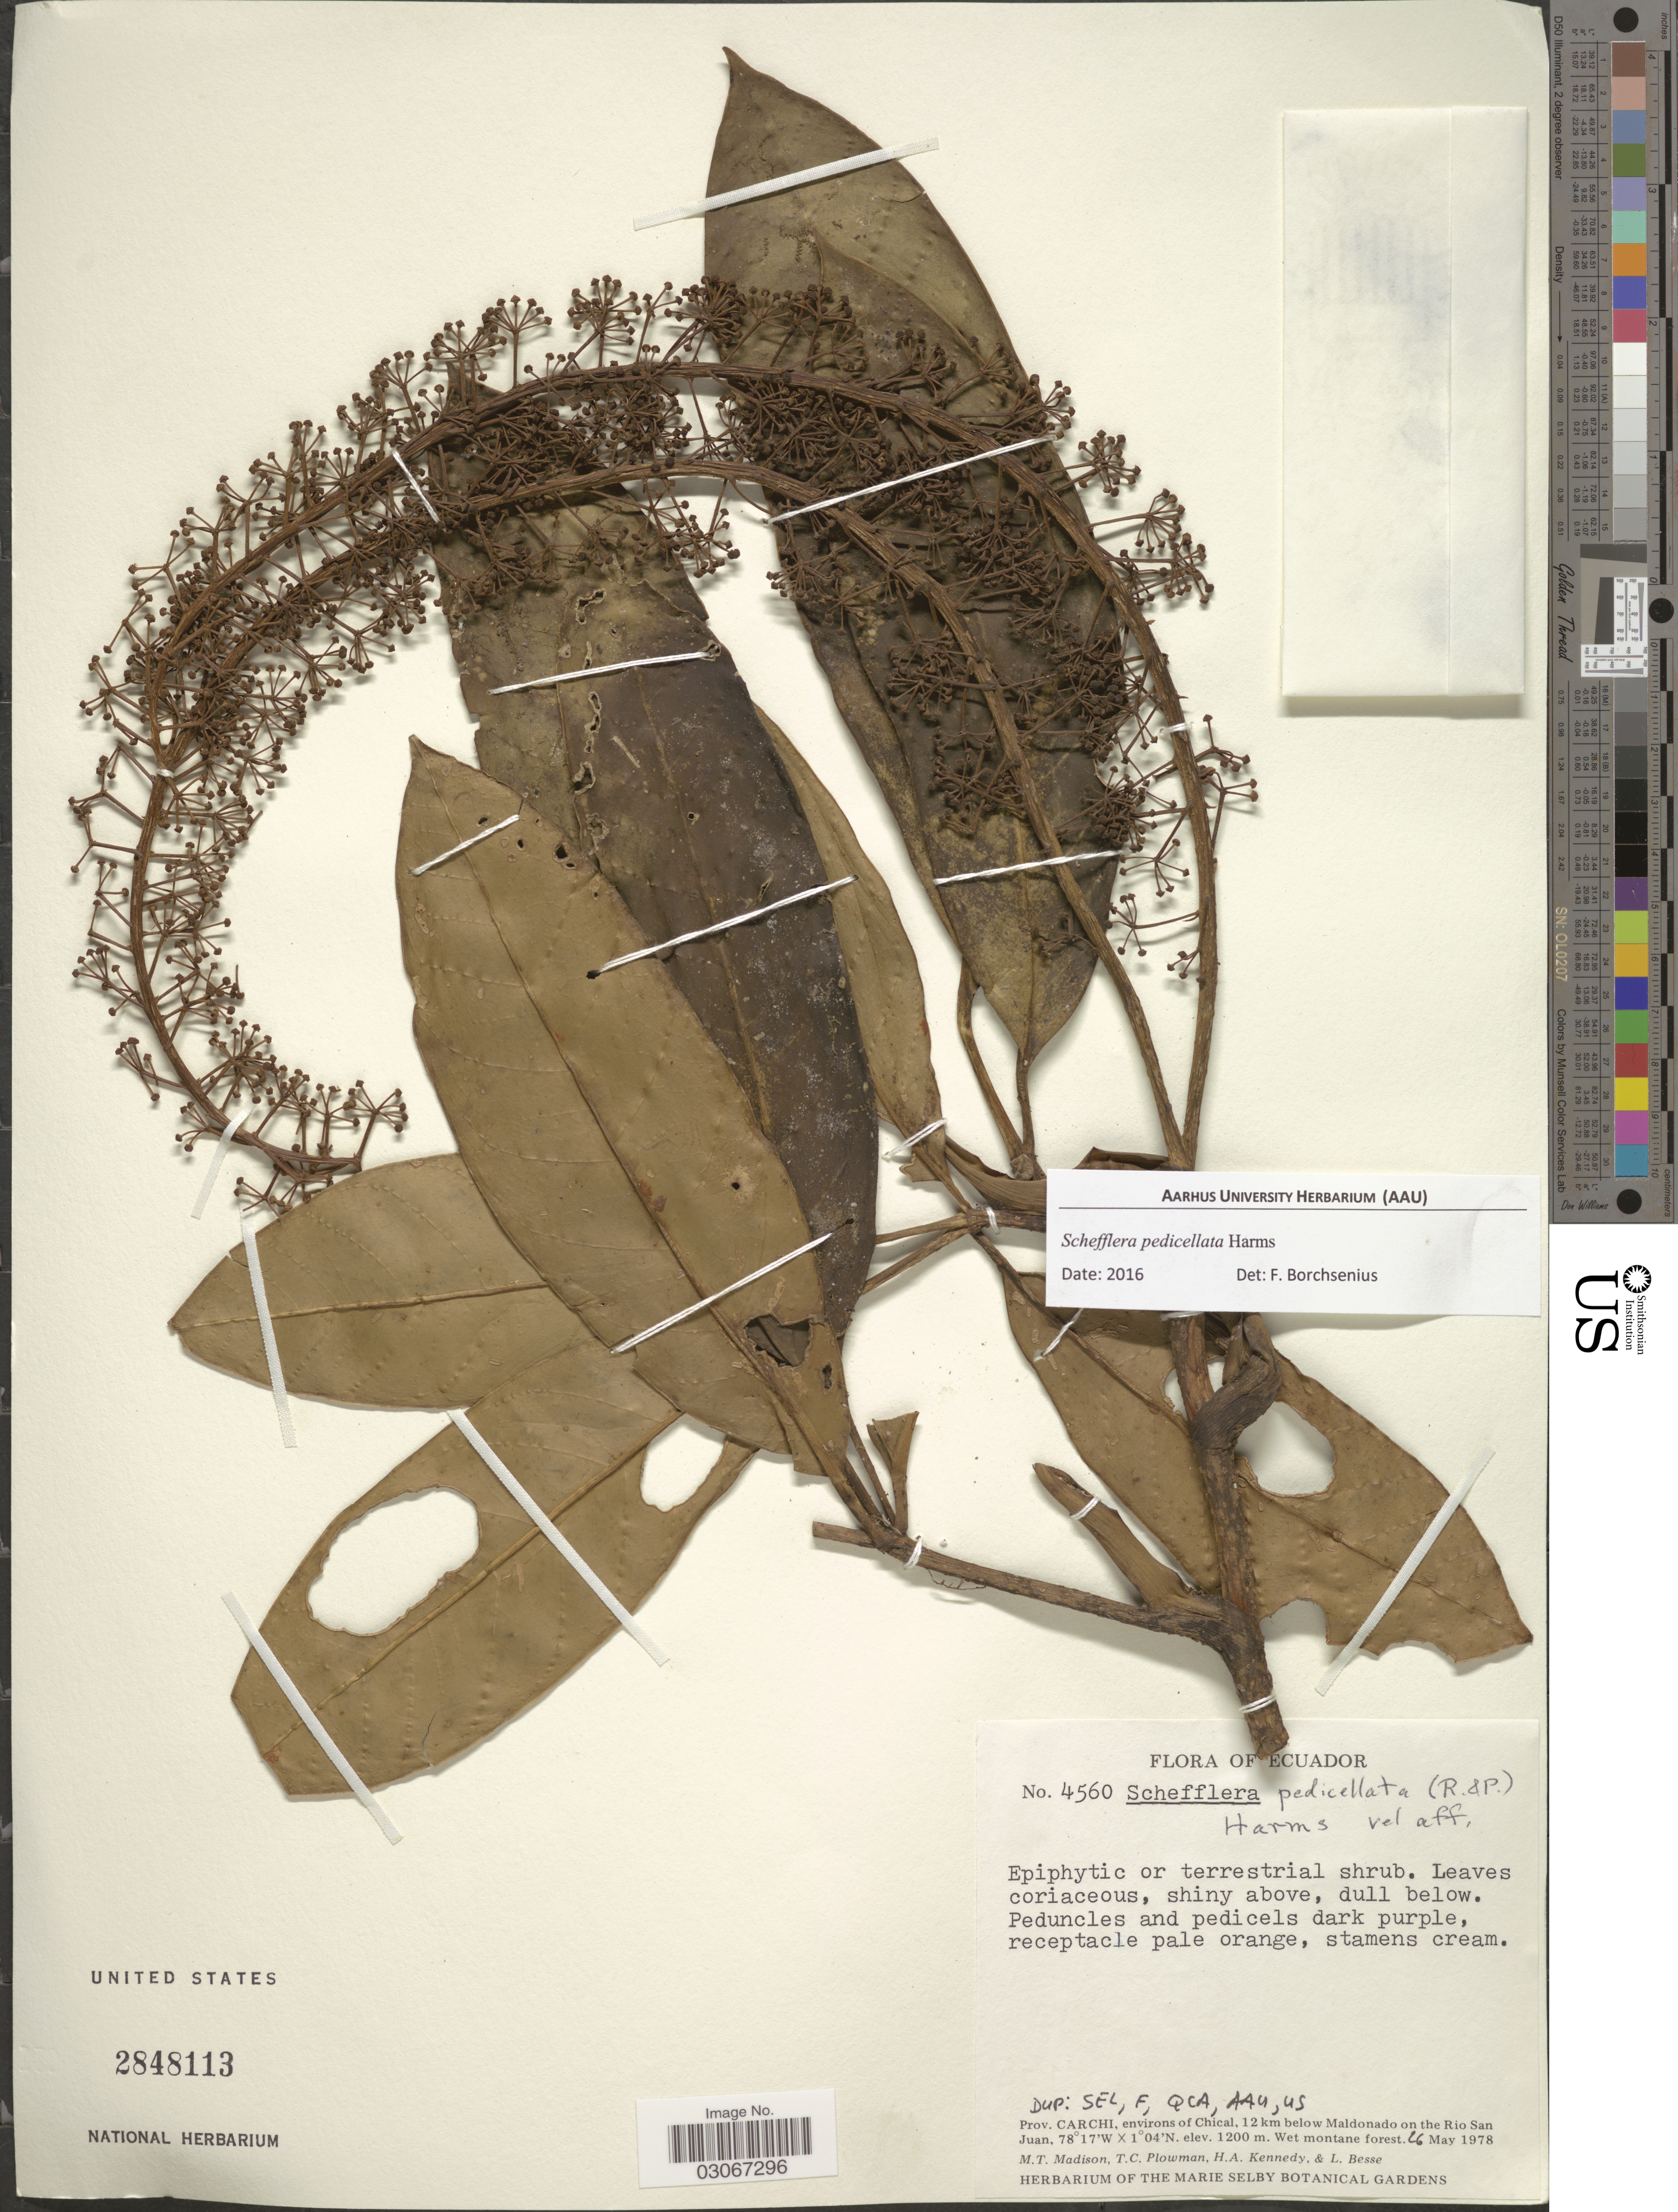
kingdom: Plantae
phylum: Tracheophyta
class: Magnoliopsida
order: Apiales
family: Araliaceae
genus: Schefflera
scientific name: Schefflera pedicellata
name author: (Ruiz & Pav.) Harms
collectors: M. T. Madison, T. Plowman, H. Kennedy & L. Besse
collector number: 4560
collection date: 1978-05-26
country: Ecuador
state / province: Carchi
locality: Environs of Chical, 12 km below Maldonado on the Rio San Juan.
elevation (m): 1200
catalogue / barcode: US 2848113